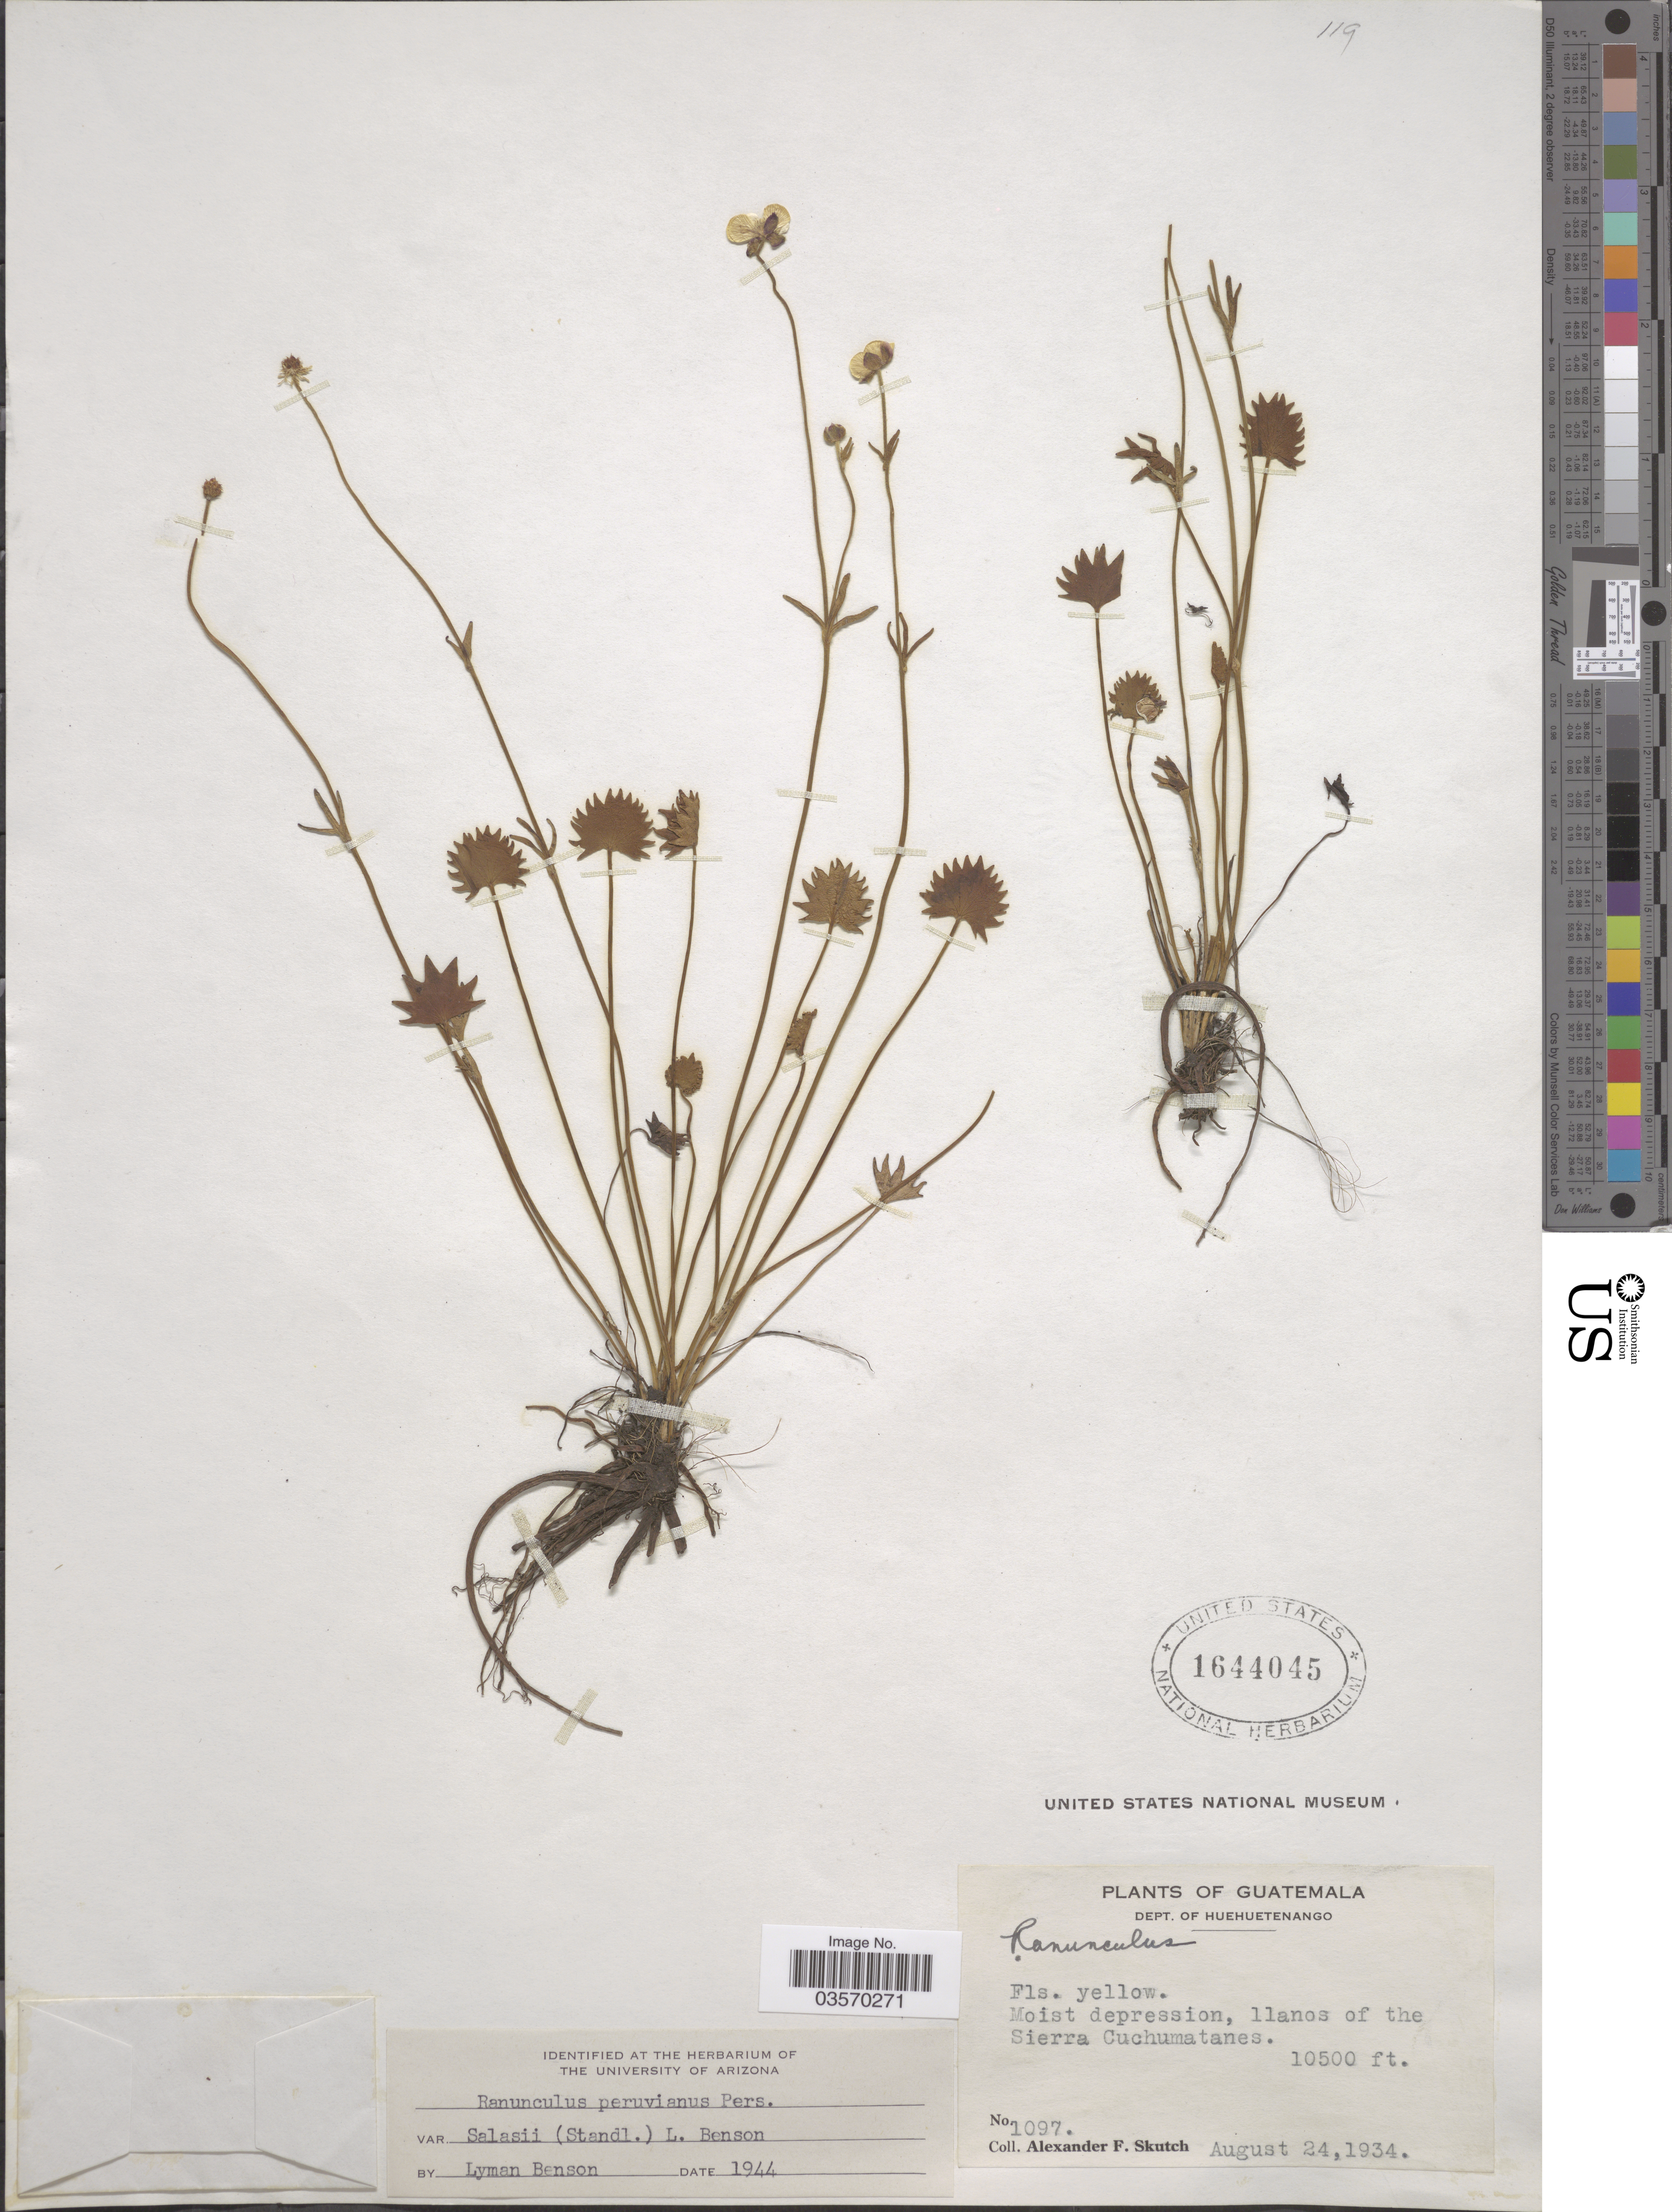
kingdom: Plantae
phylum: Tracheophyta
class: Magnoliopsida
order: Ranunculales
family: Ranunculaceae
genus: Ranunculus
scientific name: Ranunculus peruvianus var. salasii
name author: L.D. Benson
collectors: A. F. Skutch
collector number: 1097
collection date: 1934-08-24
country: Guatemala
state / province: Huehuetenango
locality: Dept. of Huehuetenango. Llanos of the Sierra Cuchumatanes.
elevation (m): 3200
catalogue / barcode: US 1644045